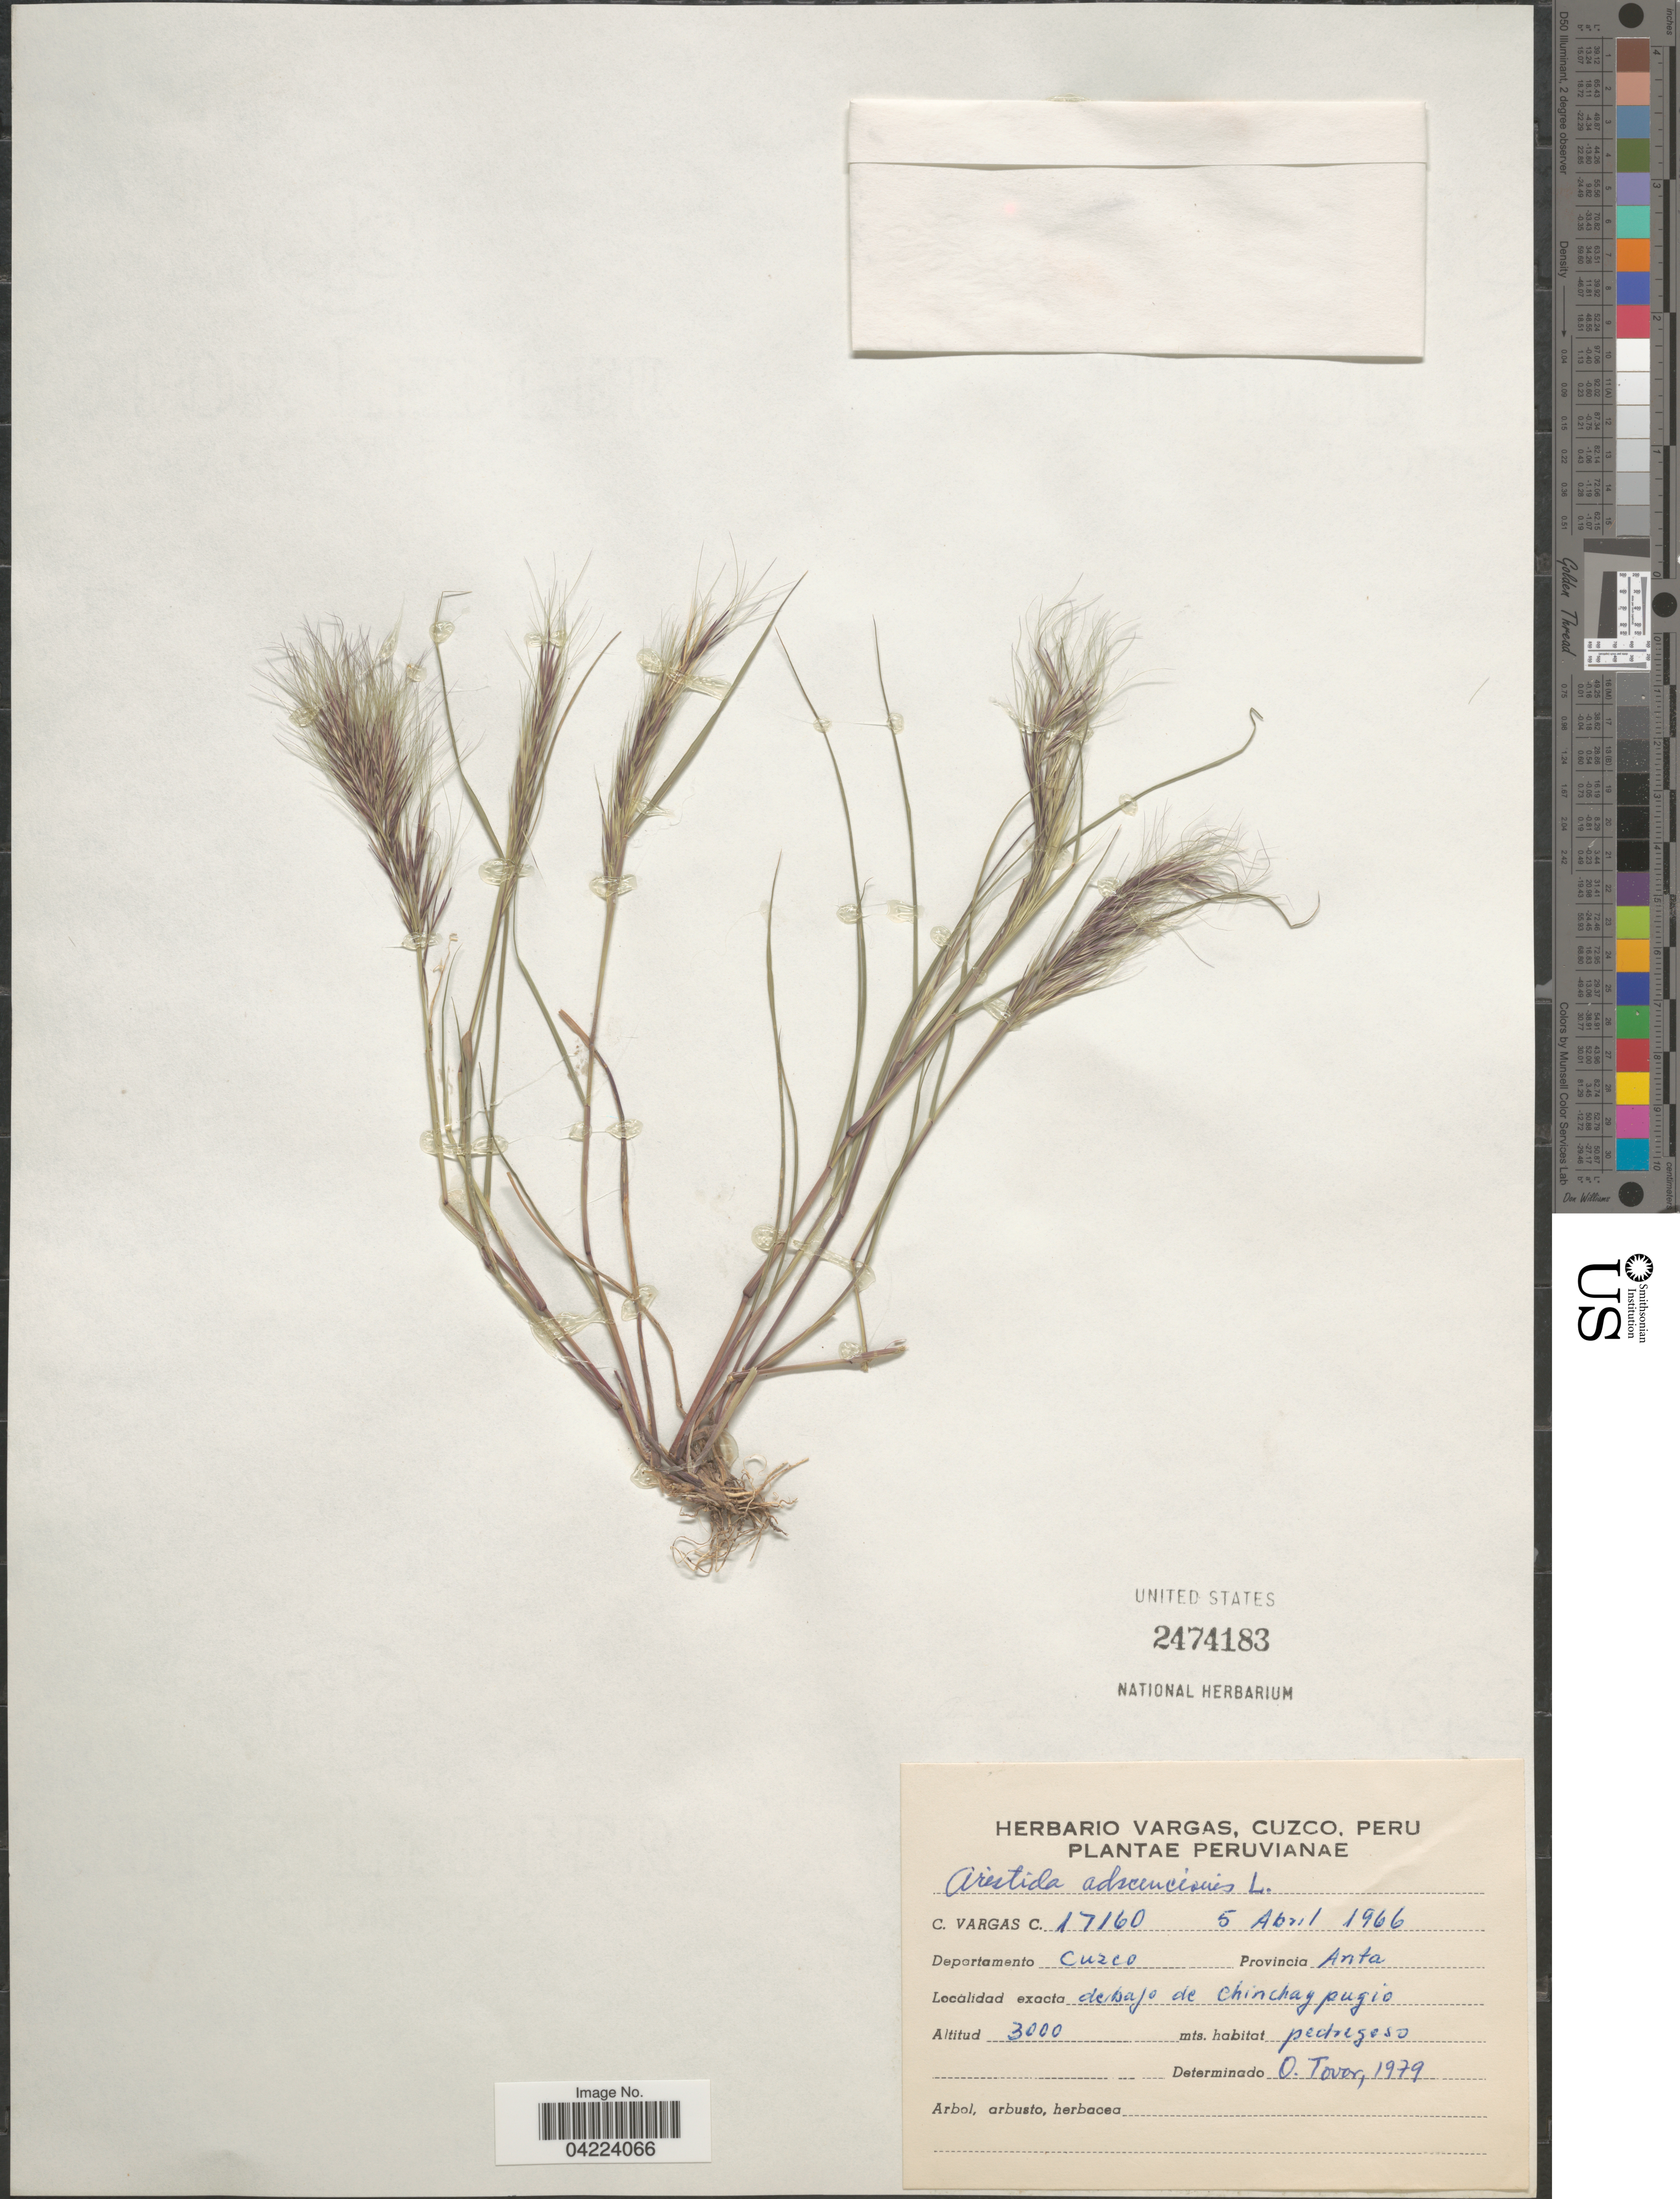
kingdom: Plantae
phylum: Tracheophyta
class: Liliopsida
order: Poales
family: Poaceae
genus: Aristida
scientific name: Aristida adscensionis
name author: L.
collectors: C. Vargas Calderón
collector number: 17160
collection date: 1966-04-05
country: Peru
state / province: Cusco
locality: Departamento Cuzco. Provincia Anta. Debajo de Chinchaypugio.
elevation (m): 3000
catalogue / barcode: US 2474183